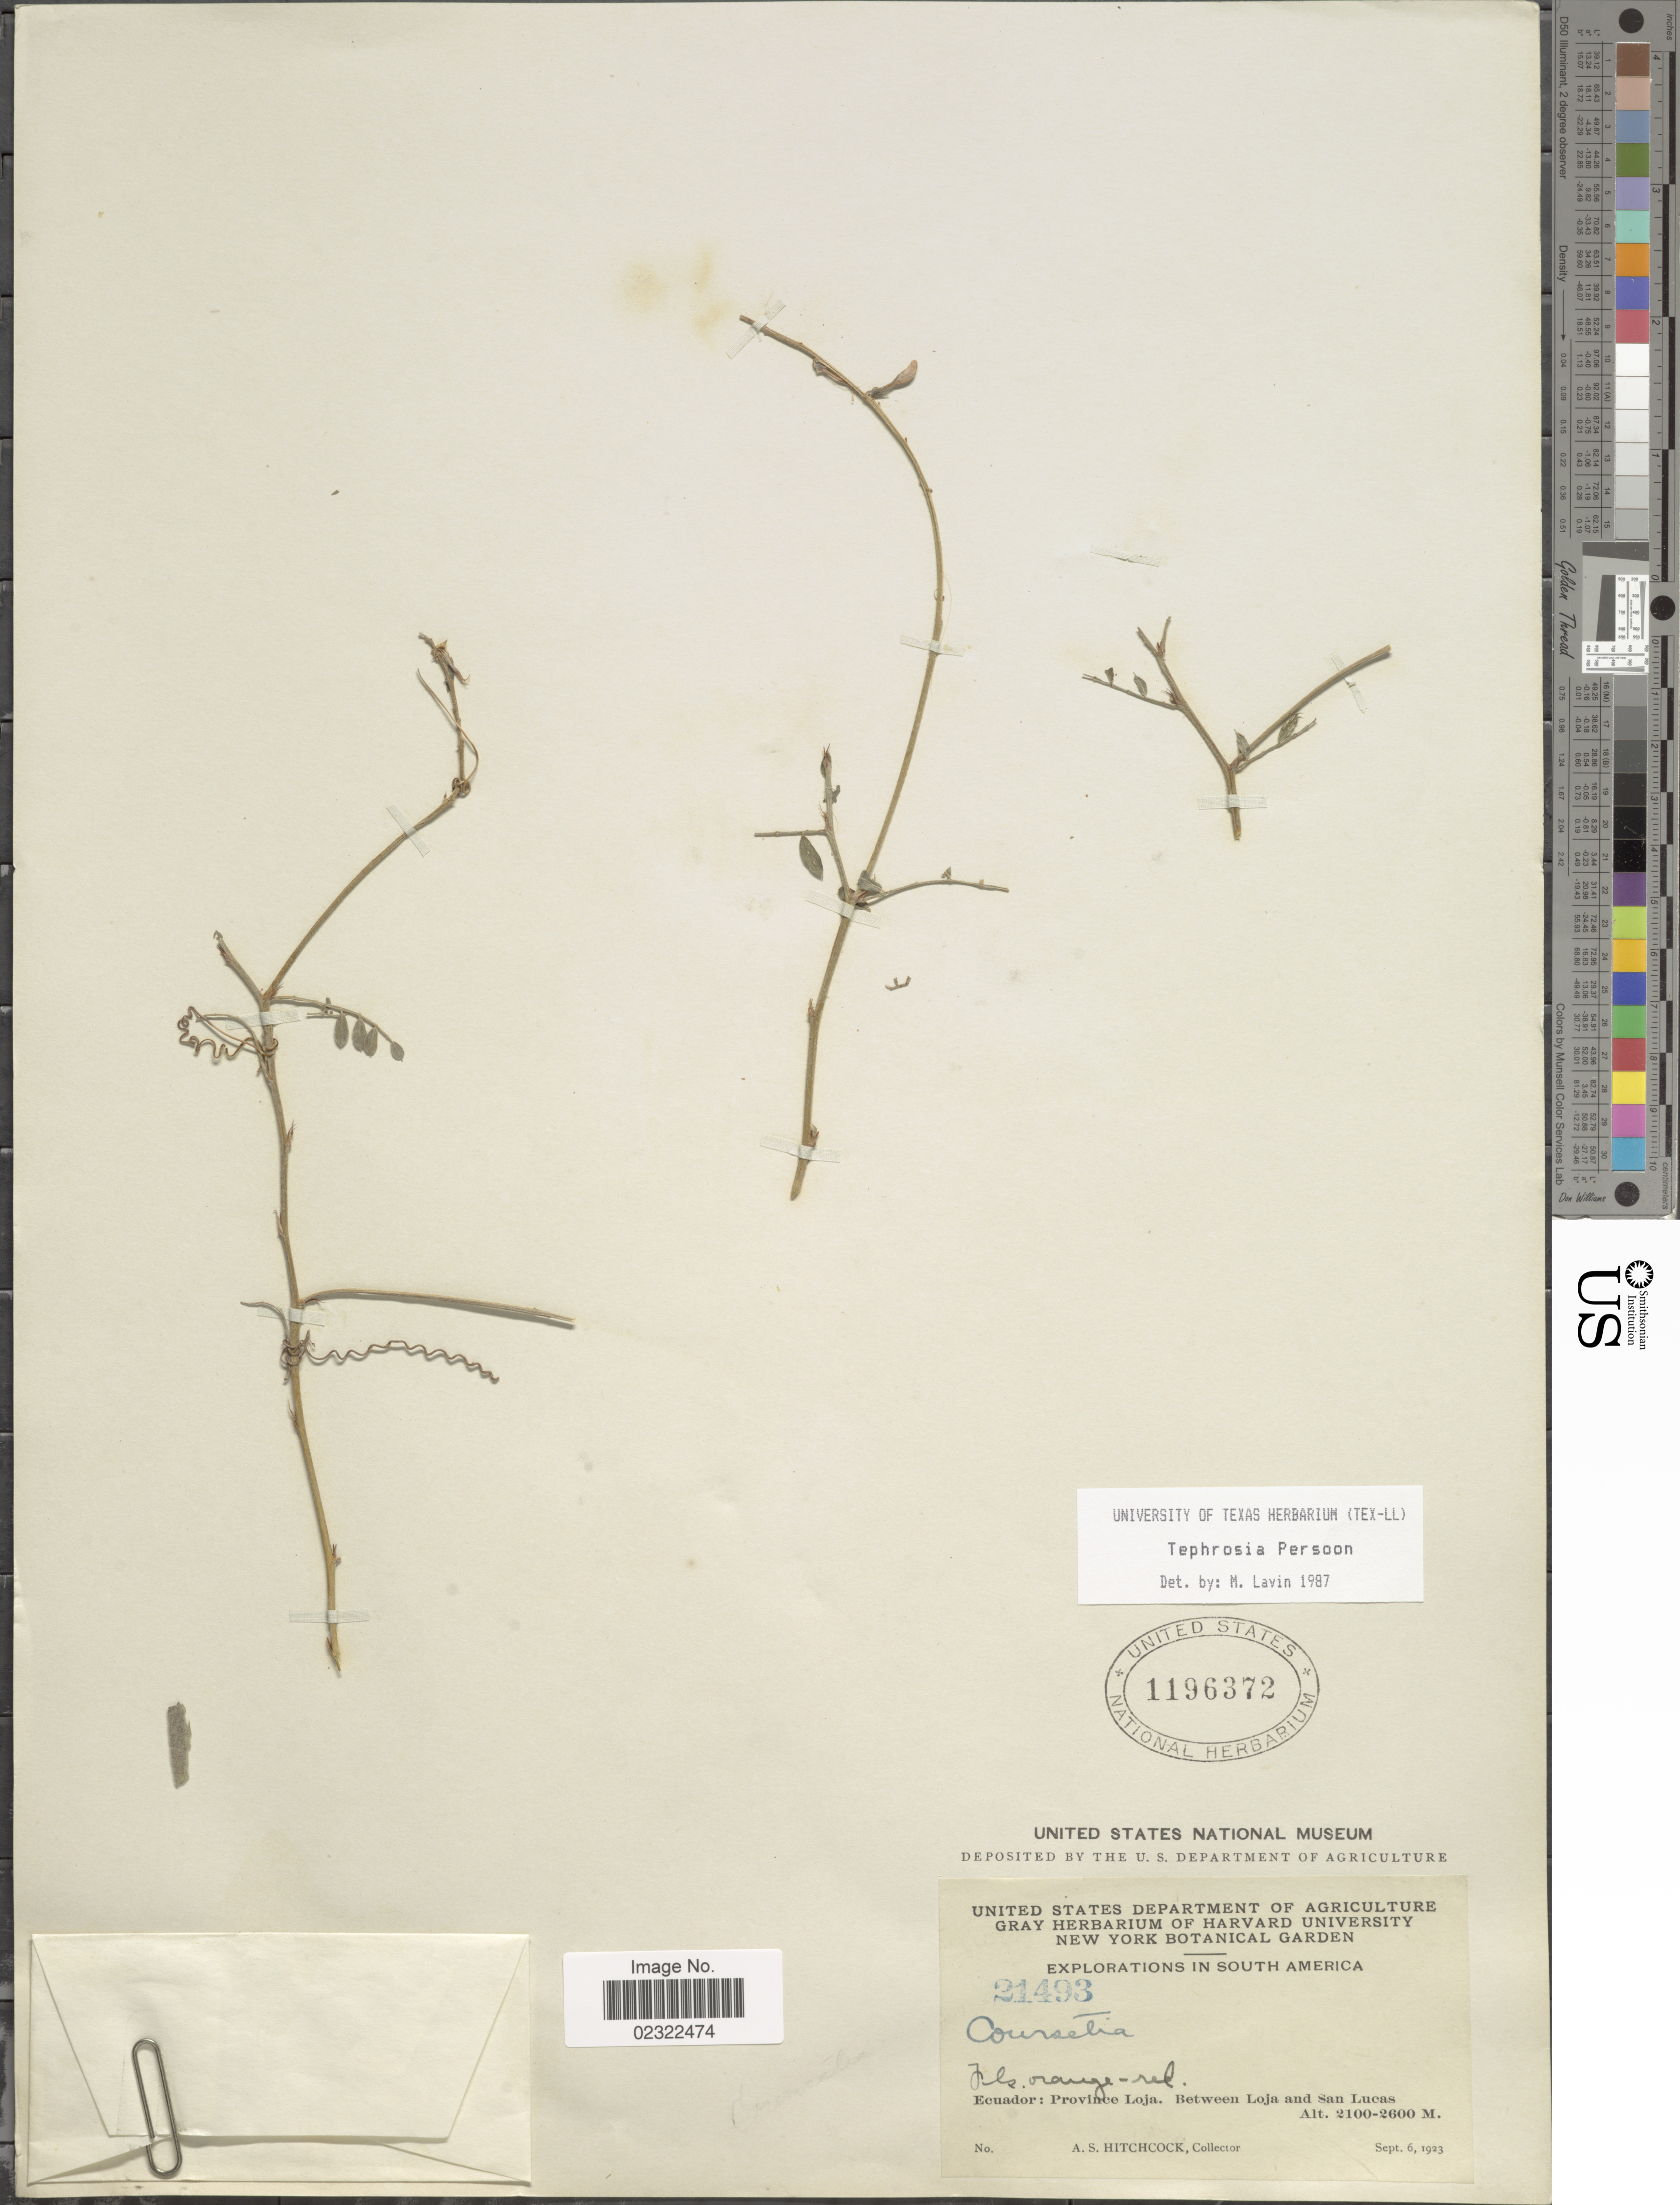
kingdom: Plantae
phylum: Tracheophyta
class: Magnoliopsida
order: Fabales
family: Fabaceae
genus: Tephrosia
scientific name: Tephrosia sp.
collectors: A. S. Hitchcock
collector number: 21493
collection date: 1923-09-06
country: Ecuador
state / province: Loja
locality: Ecuador: Province Loja, Between Loja nad San Lucas,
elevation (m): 2100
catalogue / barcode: US 1196372